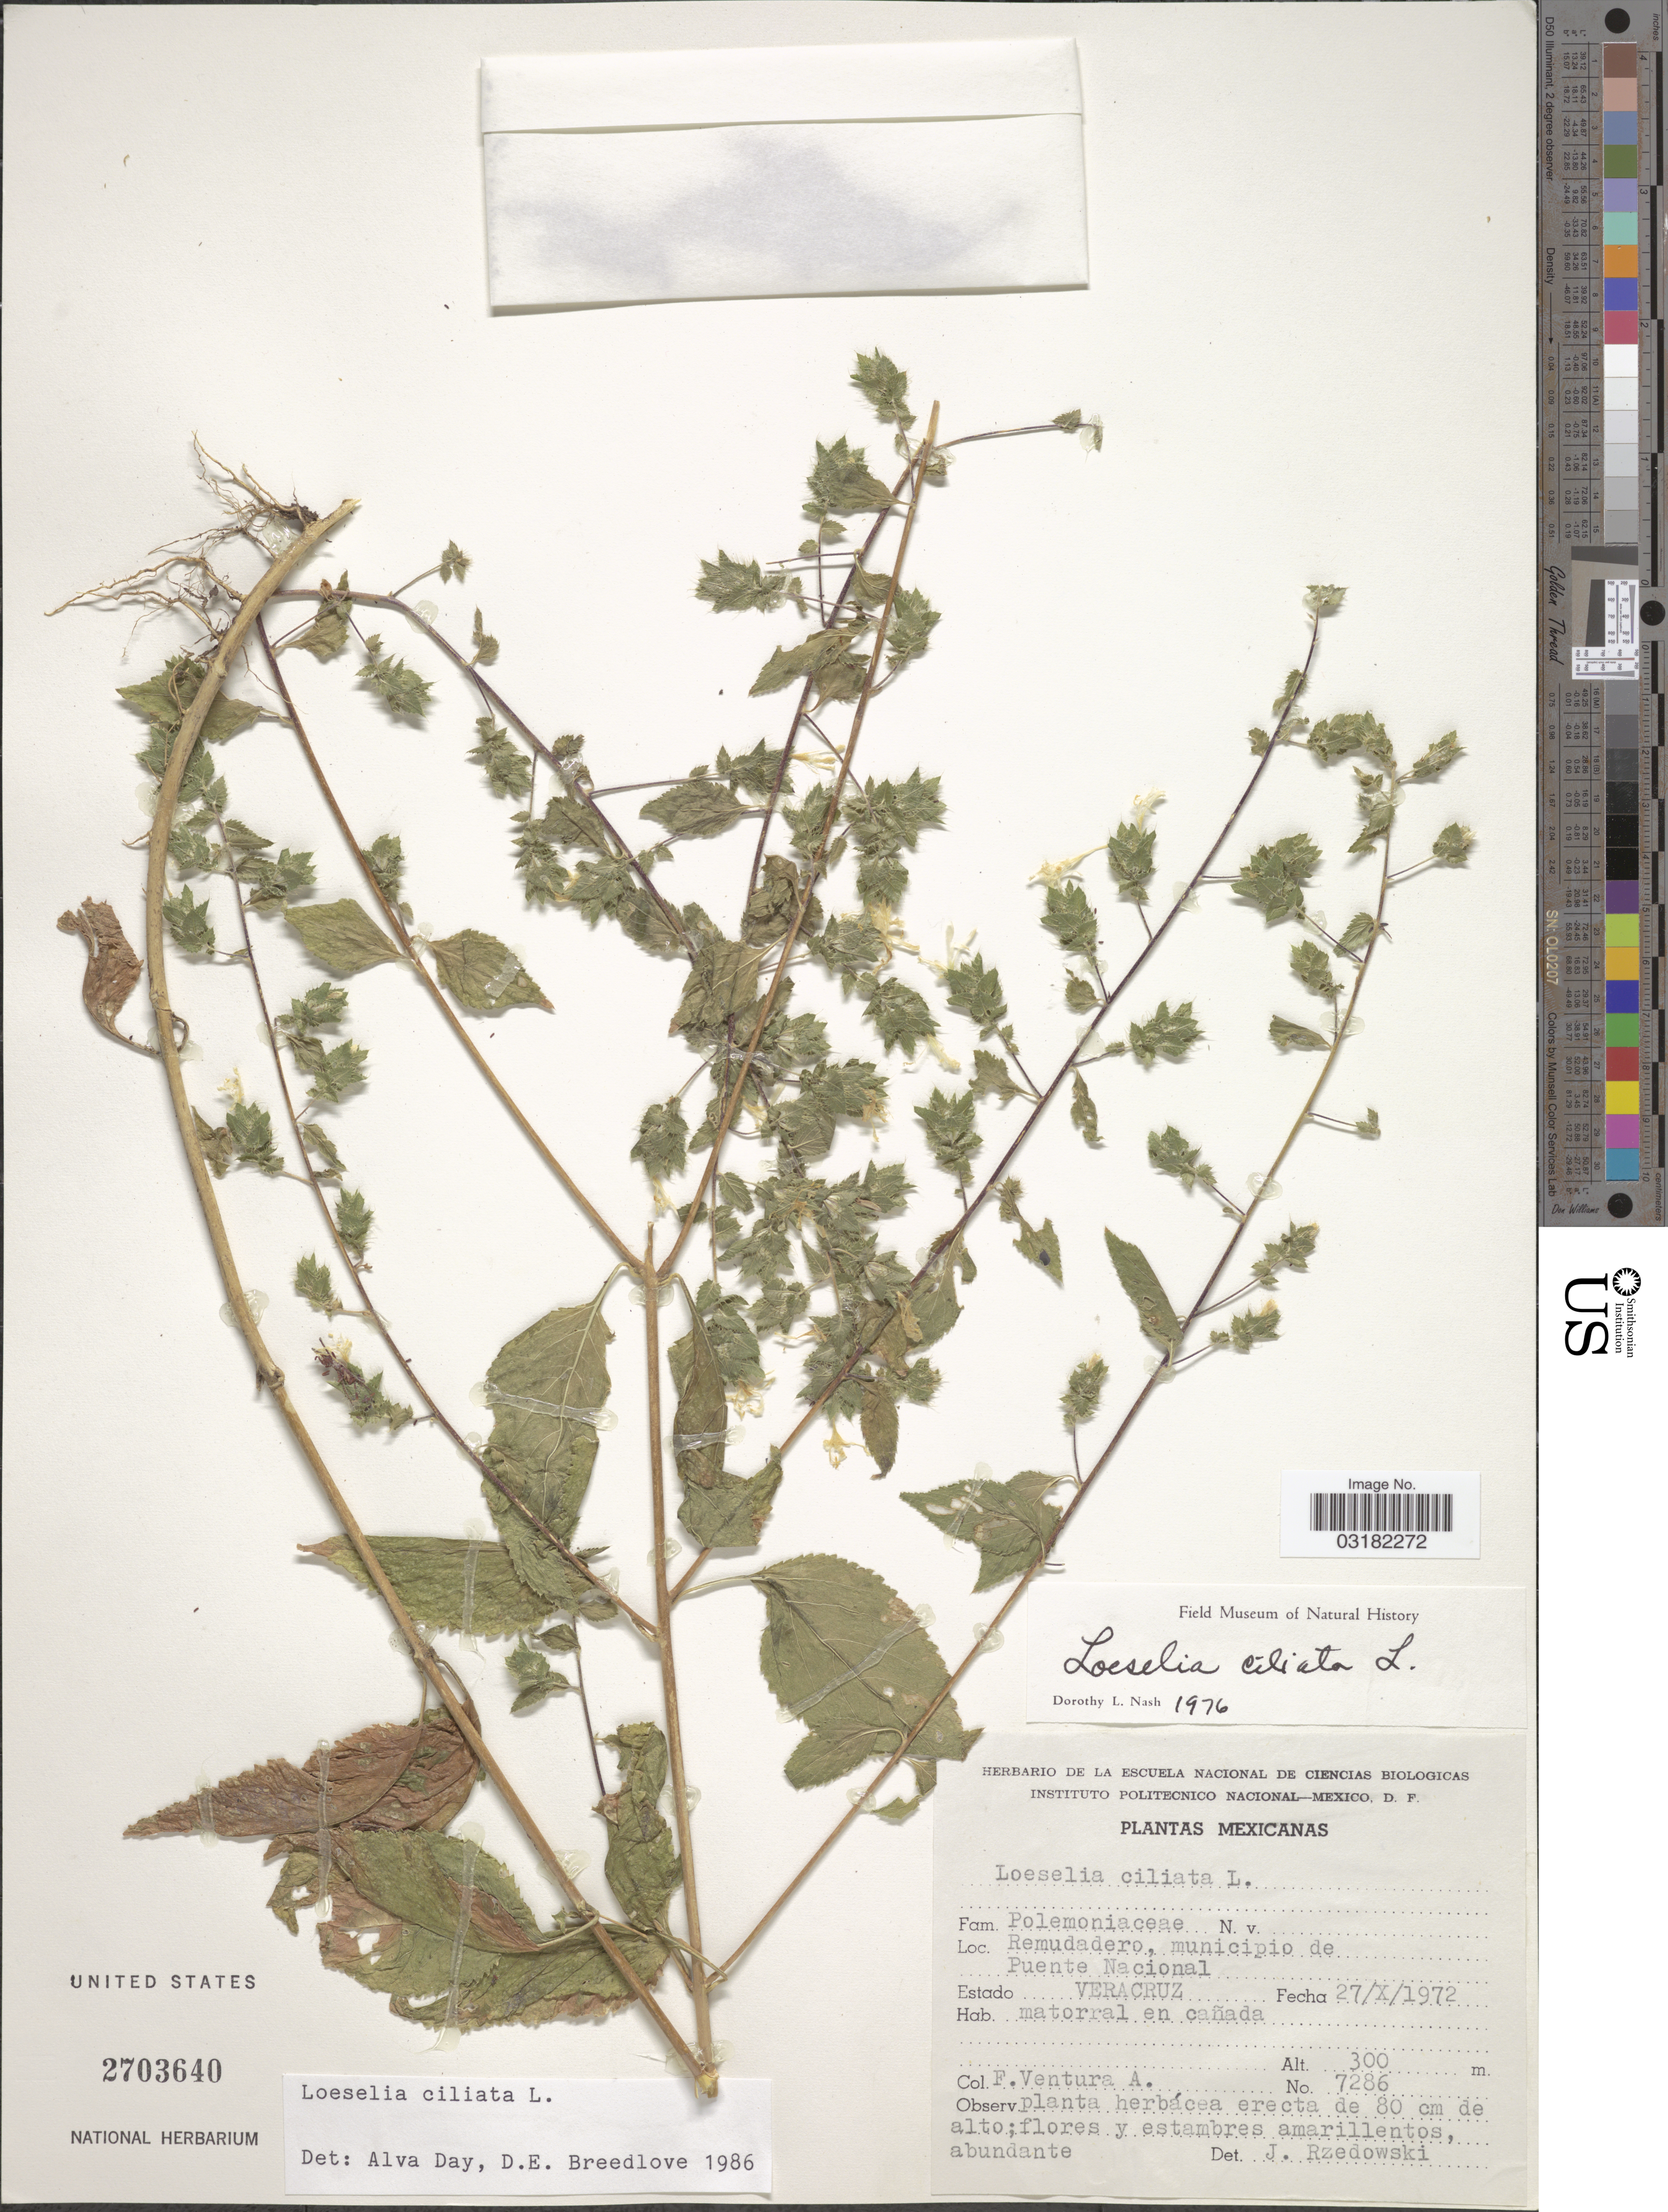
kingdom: Plantae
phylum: Tracheophyta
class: Magnoliopsida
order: Ericales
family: Polemoniaceae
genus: Loeselia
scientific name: Loeselia ciliata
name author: L.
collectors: F. Ventura A.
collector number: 7286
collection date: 1972-10-27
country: Mexico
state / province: Veracruz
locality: Remudadero, municipio de Puente Nacional, Estado Veracruz.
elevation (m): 300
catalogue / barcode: US 2703640